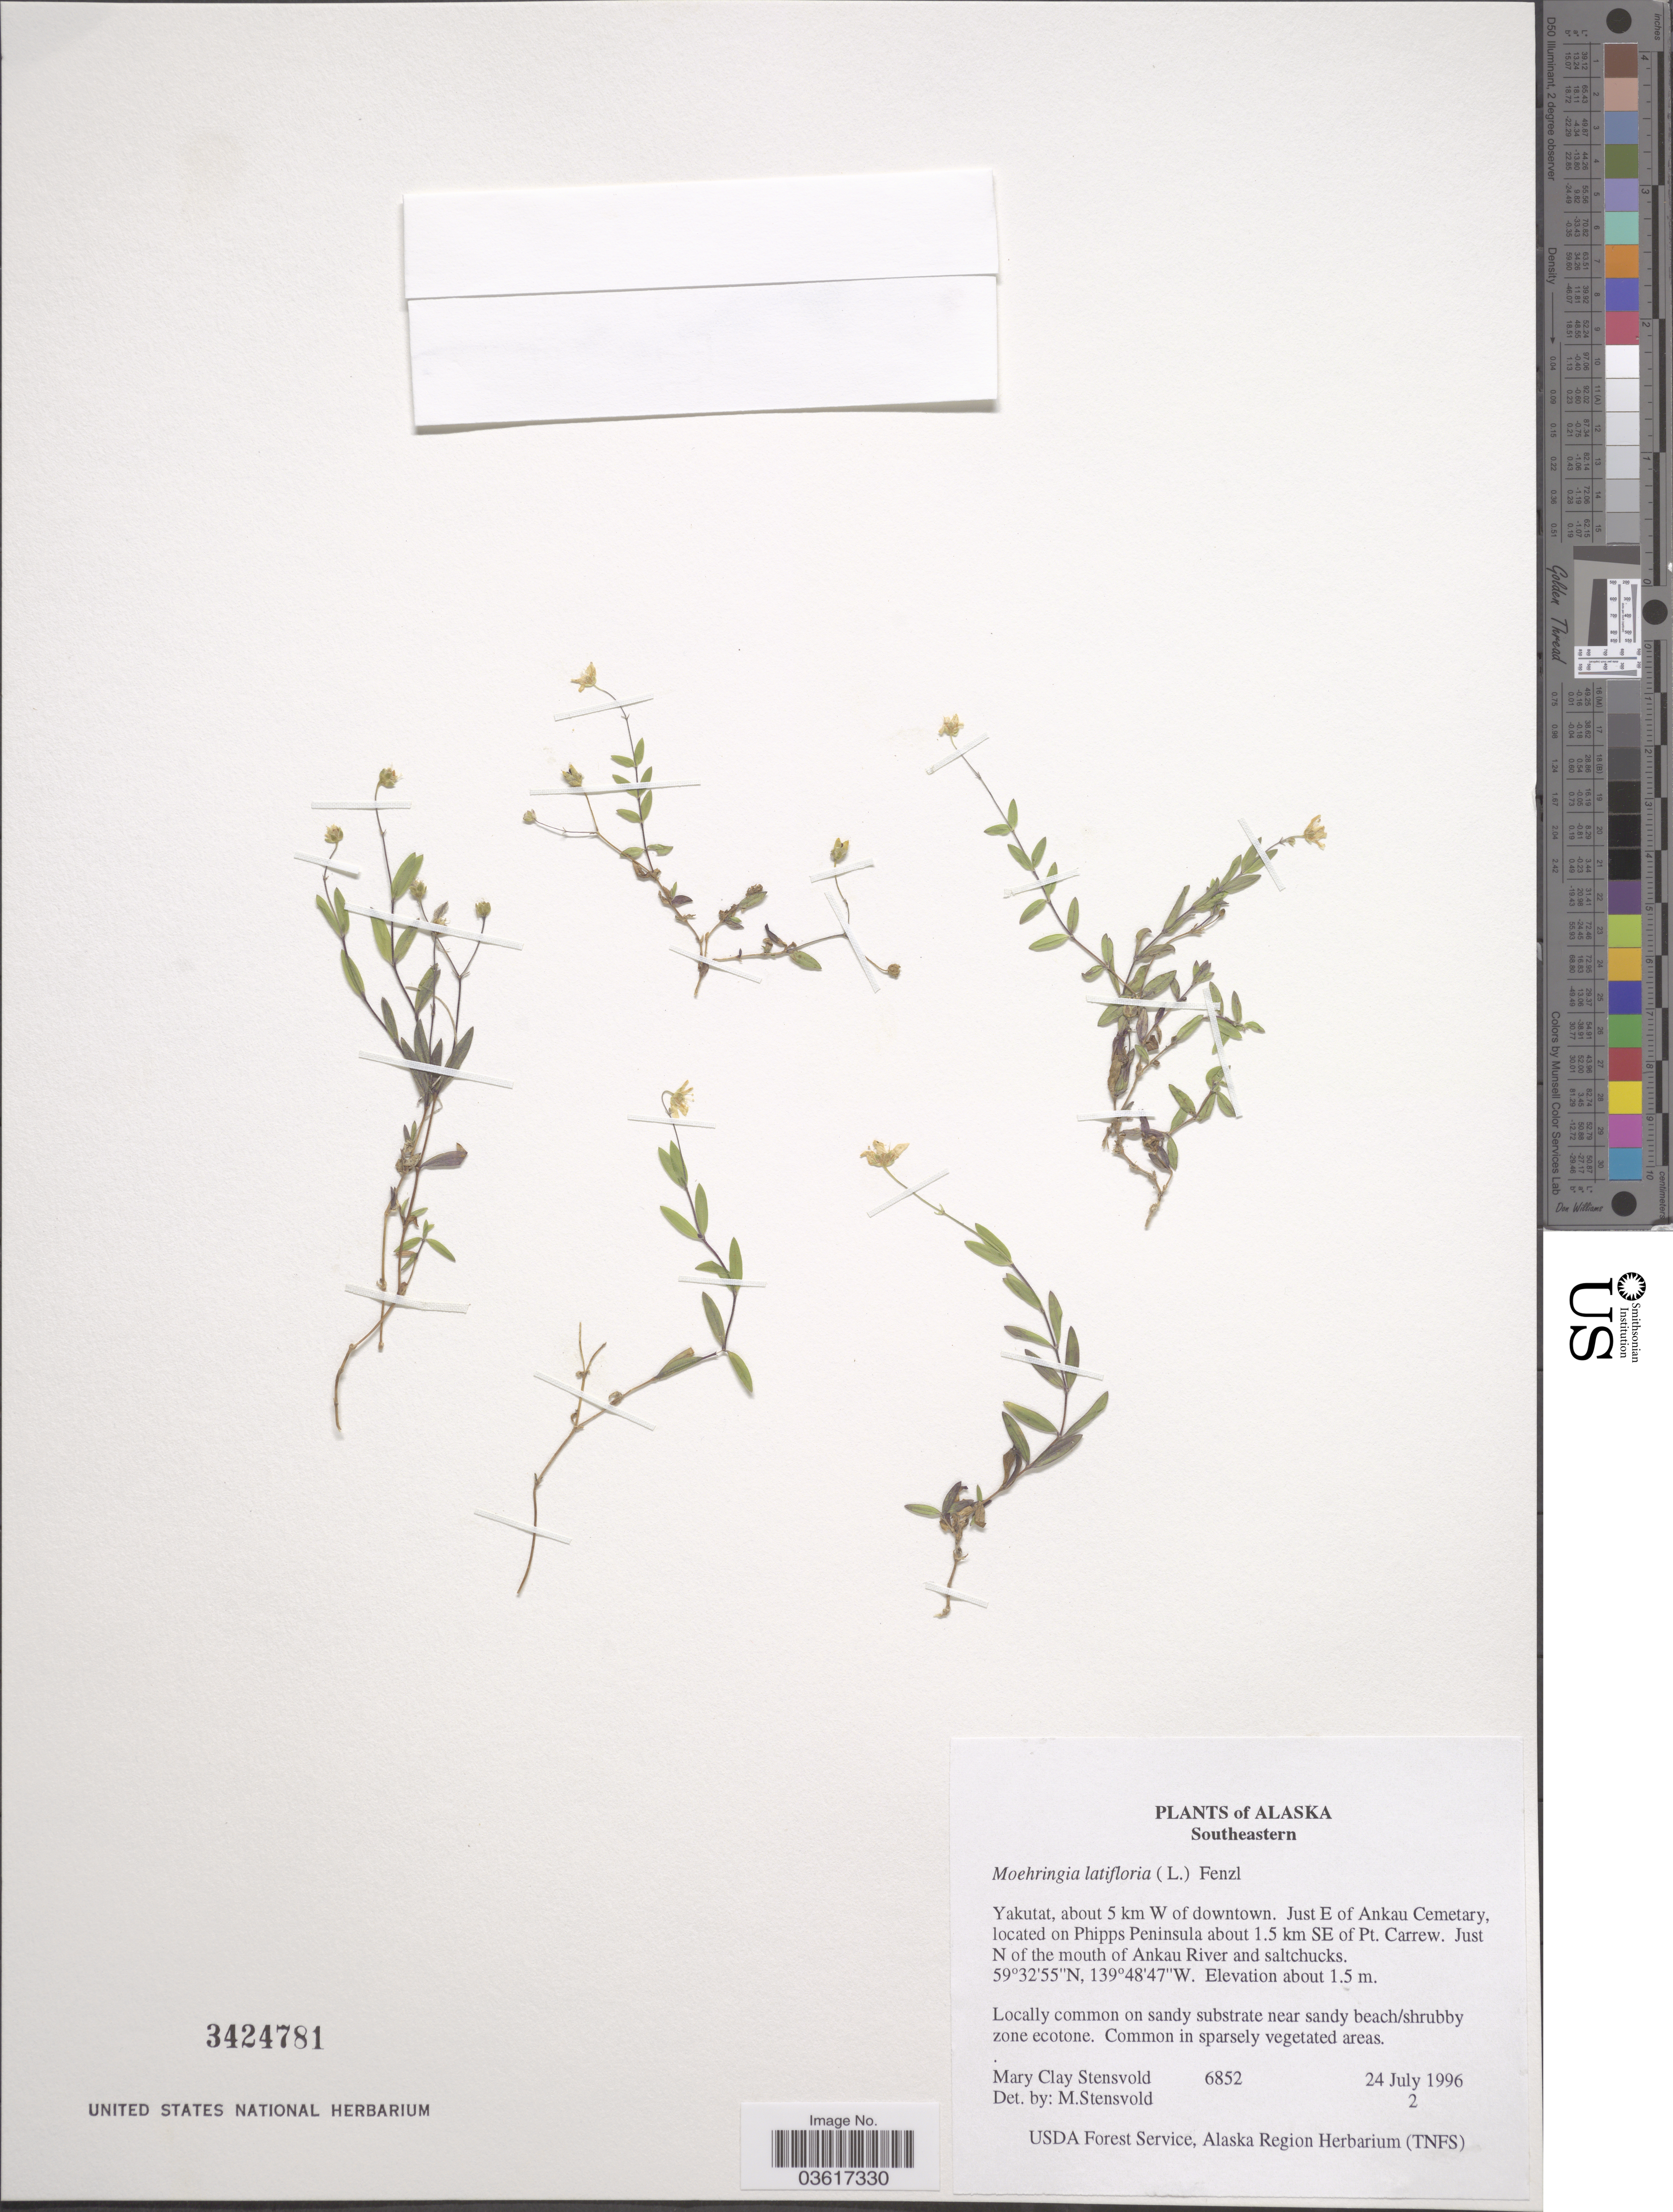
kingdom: Plantae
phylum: Tracheophyta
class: Magnoliopsida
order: Caryophyllales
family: Caryophyllaceae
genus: Moehringia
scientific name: Moehringia lateriflora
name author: (L.) Fenzl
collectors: M. Stensvold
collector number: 6852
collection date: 1996-07-24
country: United States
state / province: Alaska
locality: Southeastern. Yakutat, about 5 km W of downtown. Just E of Ankau Cemetary, located on Phipps Peninsula about 1.5 km SE of Pt. Carrew. Just N of the mouth of Ankau River and saltchucks.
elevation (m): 1.5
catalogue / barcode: US 3424781